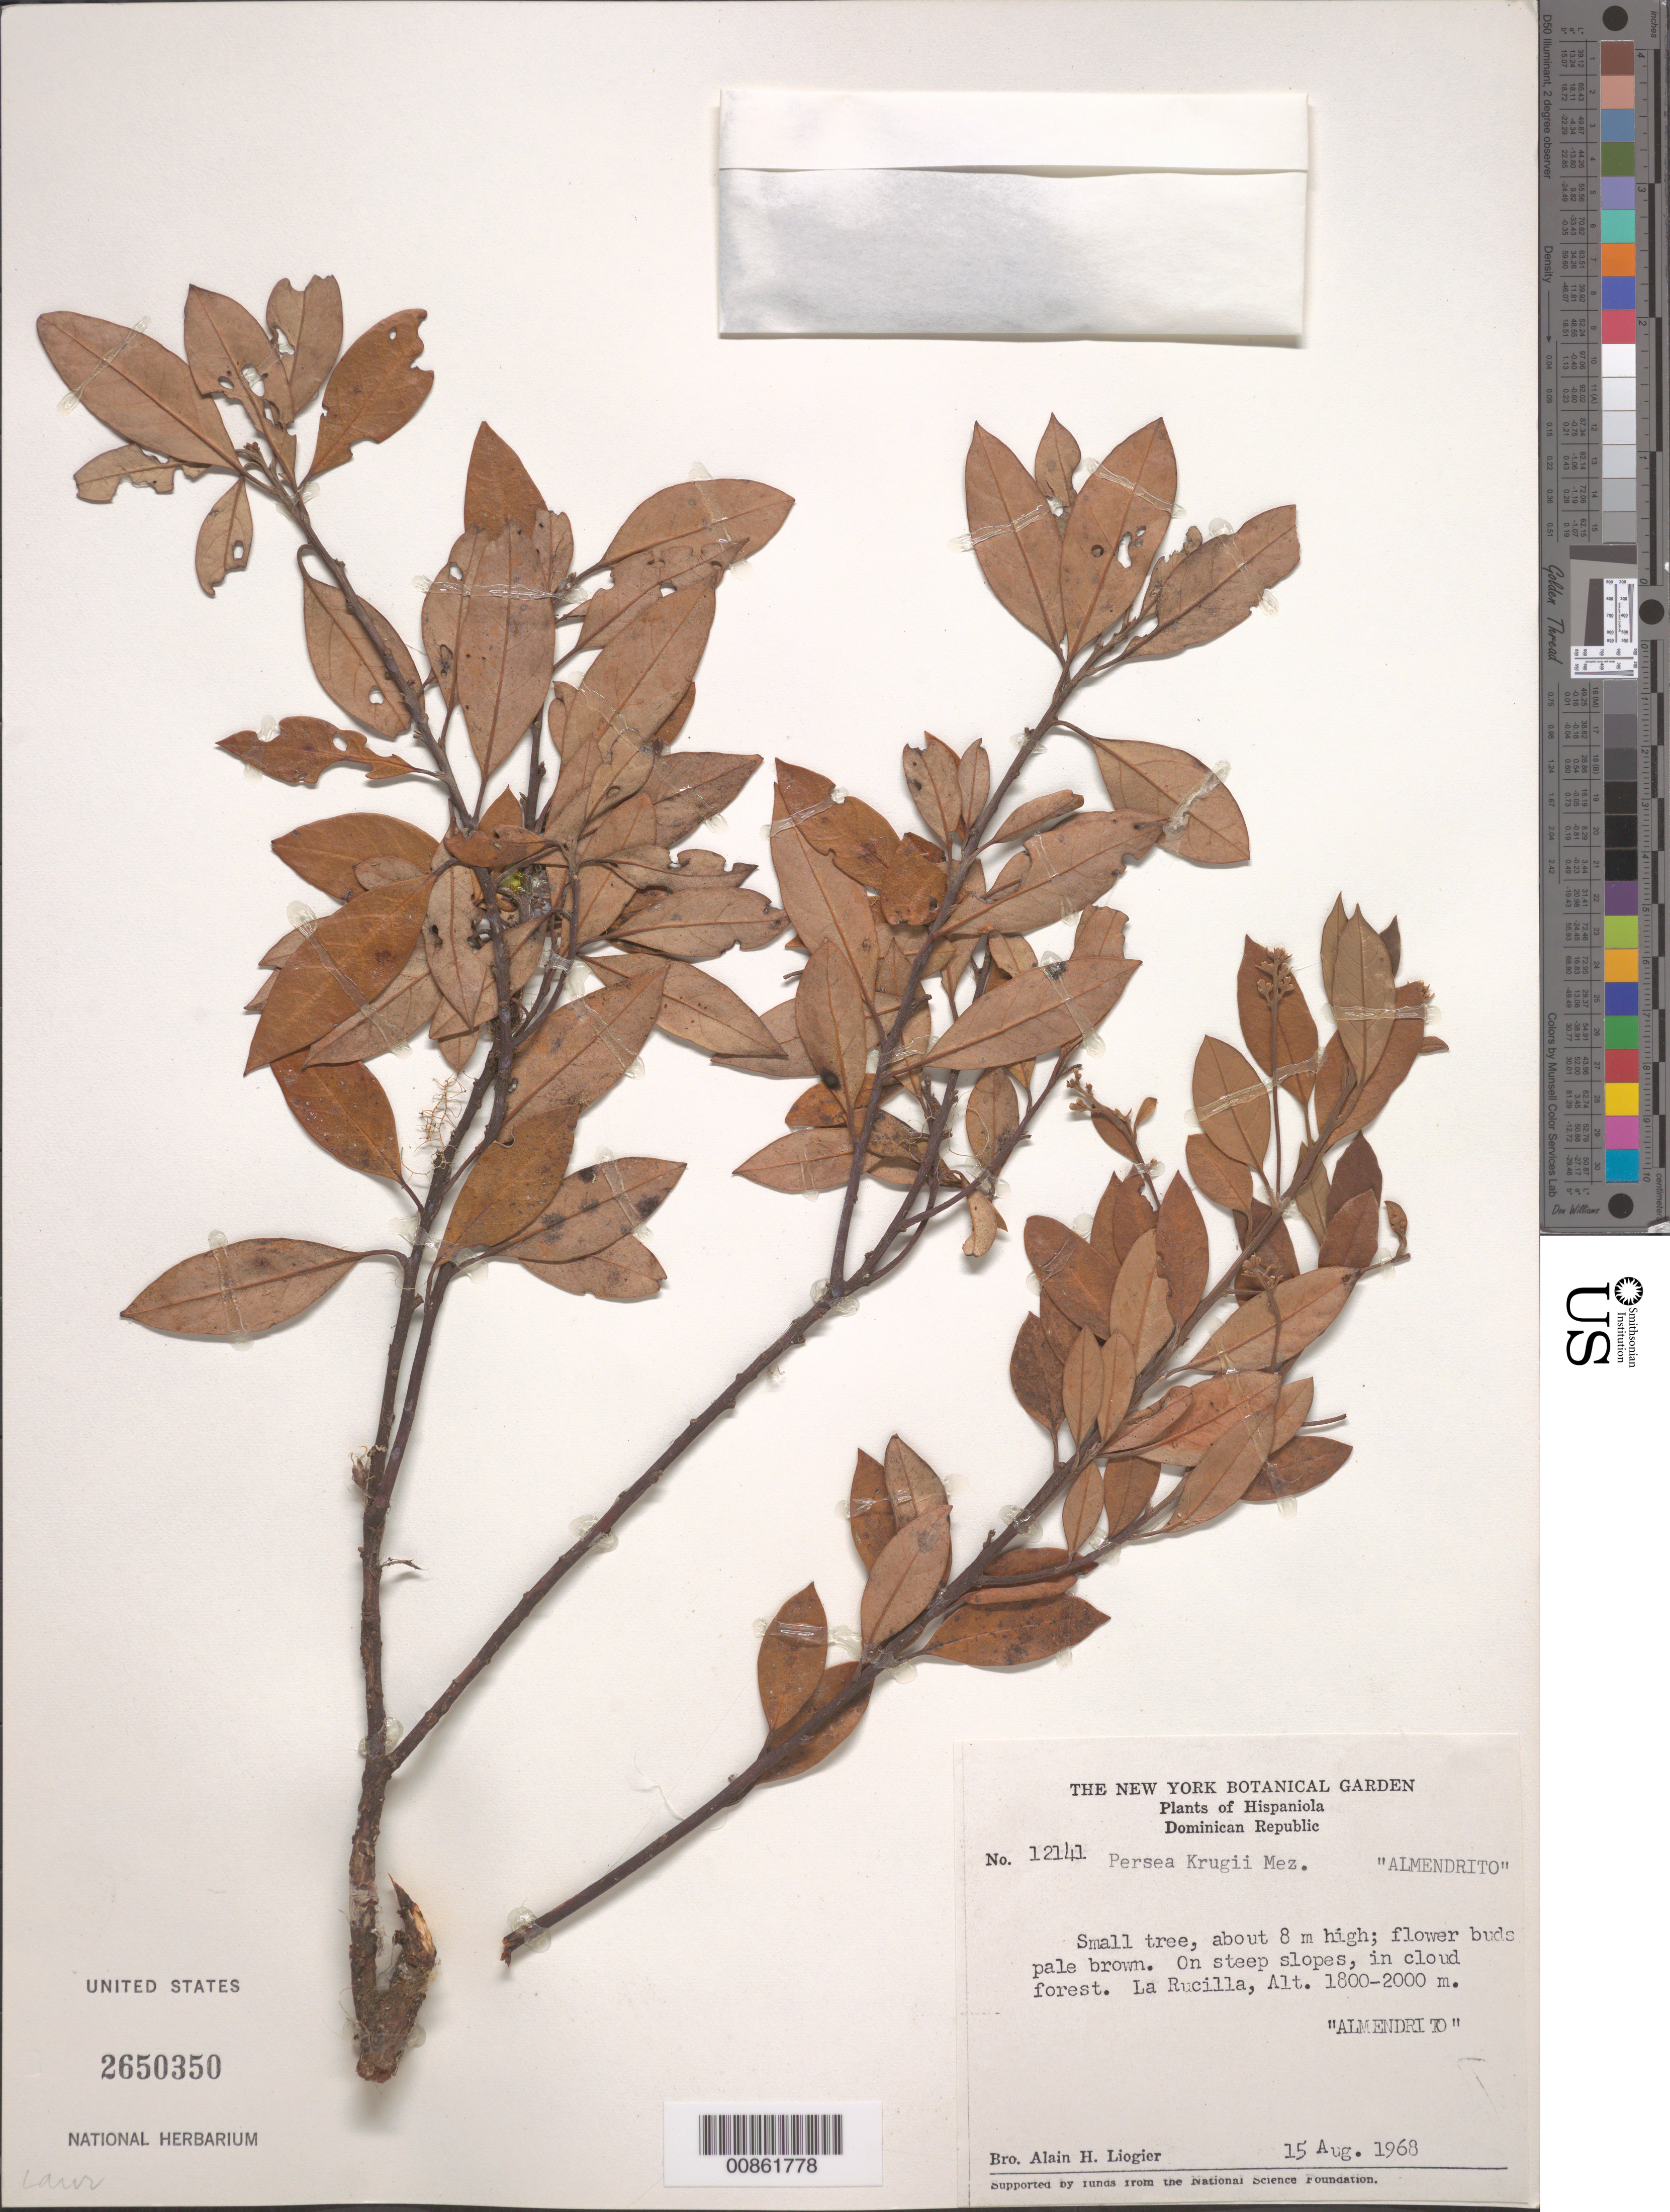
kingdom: Plantae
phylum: Tracheophyta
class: Magnoliopsida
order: Laurales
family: Lauraceae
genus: Persea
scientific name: Persea krugii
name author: Mez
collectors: A. H. Liogier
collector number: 12141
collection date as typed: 15 Aug 1968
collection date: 1968-08-15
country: Dominican Republic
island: Hispaniola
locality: La Rucilla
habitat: On steep slopes, in cloud forest.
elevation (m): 1800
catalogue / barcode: US 2650350